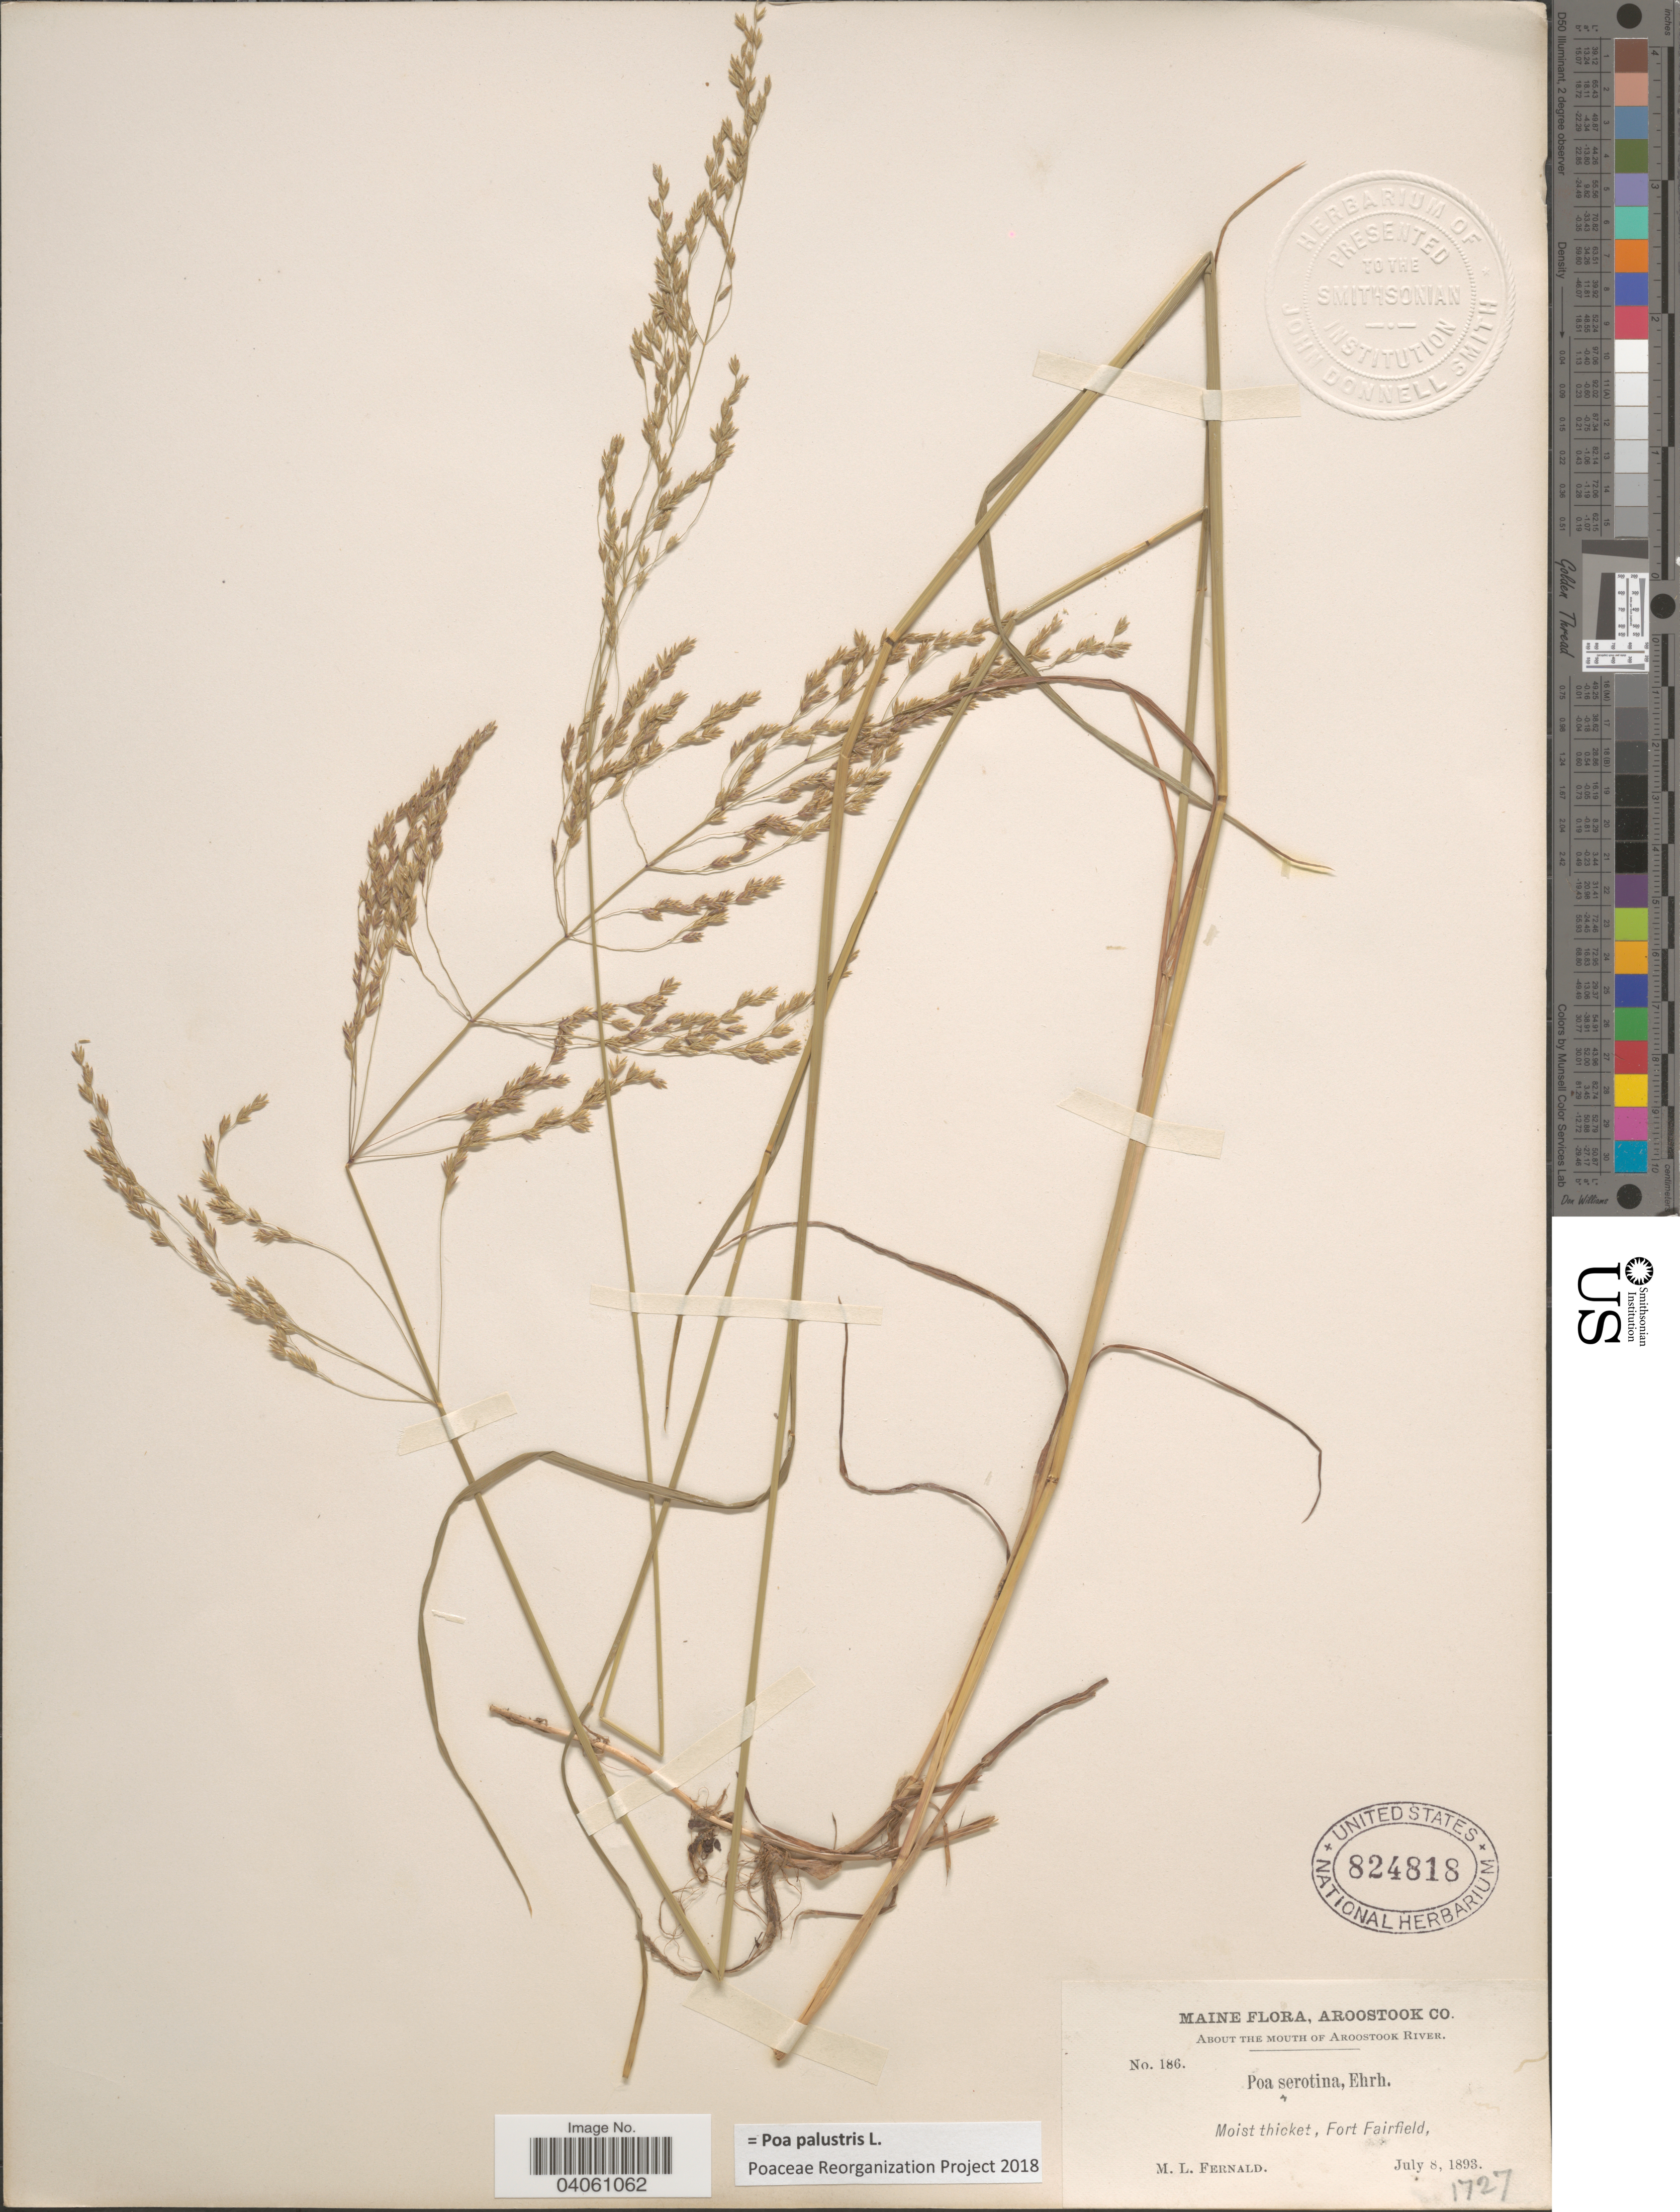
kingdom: Plantae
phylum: Tracheophyta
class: Liliopsida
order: Poales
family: Poaceae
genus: Poa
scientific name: Poa palustris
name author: L.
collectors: M. L. Fernald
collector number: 186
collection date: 1893-07-08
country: United States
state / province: Maine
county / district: Aroostook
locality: About the mouth of Aroostook River. Fort Fairfield.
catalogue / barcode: US 824818